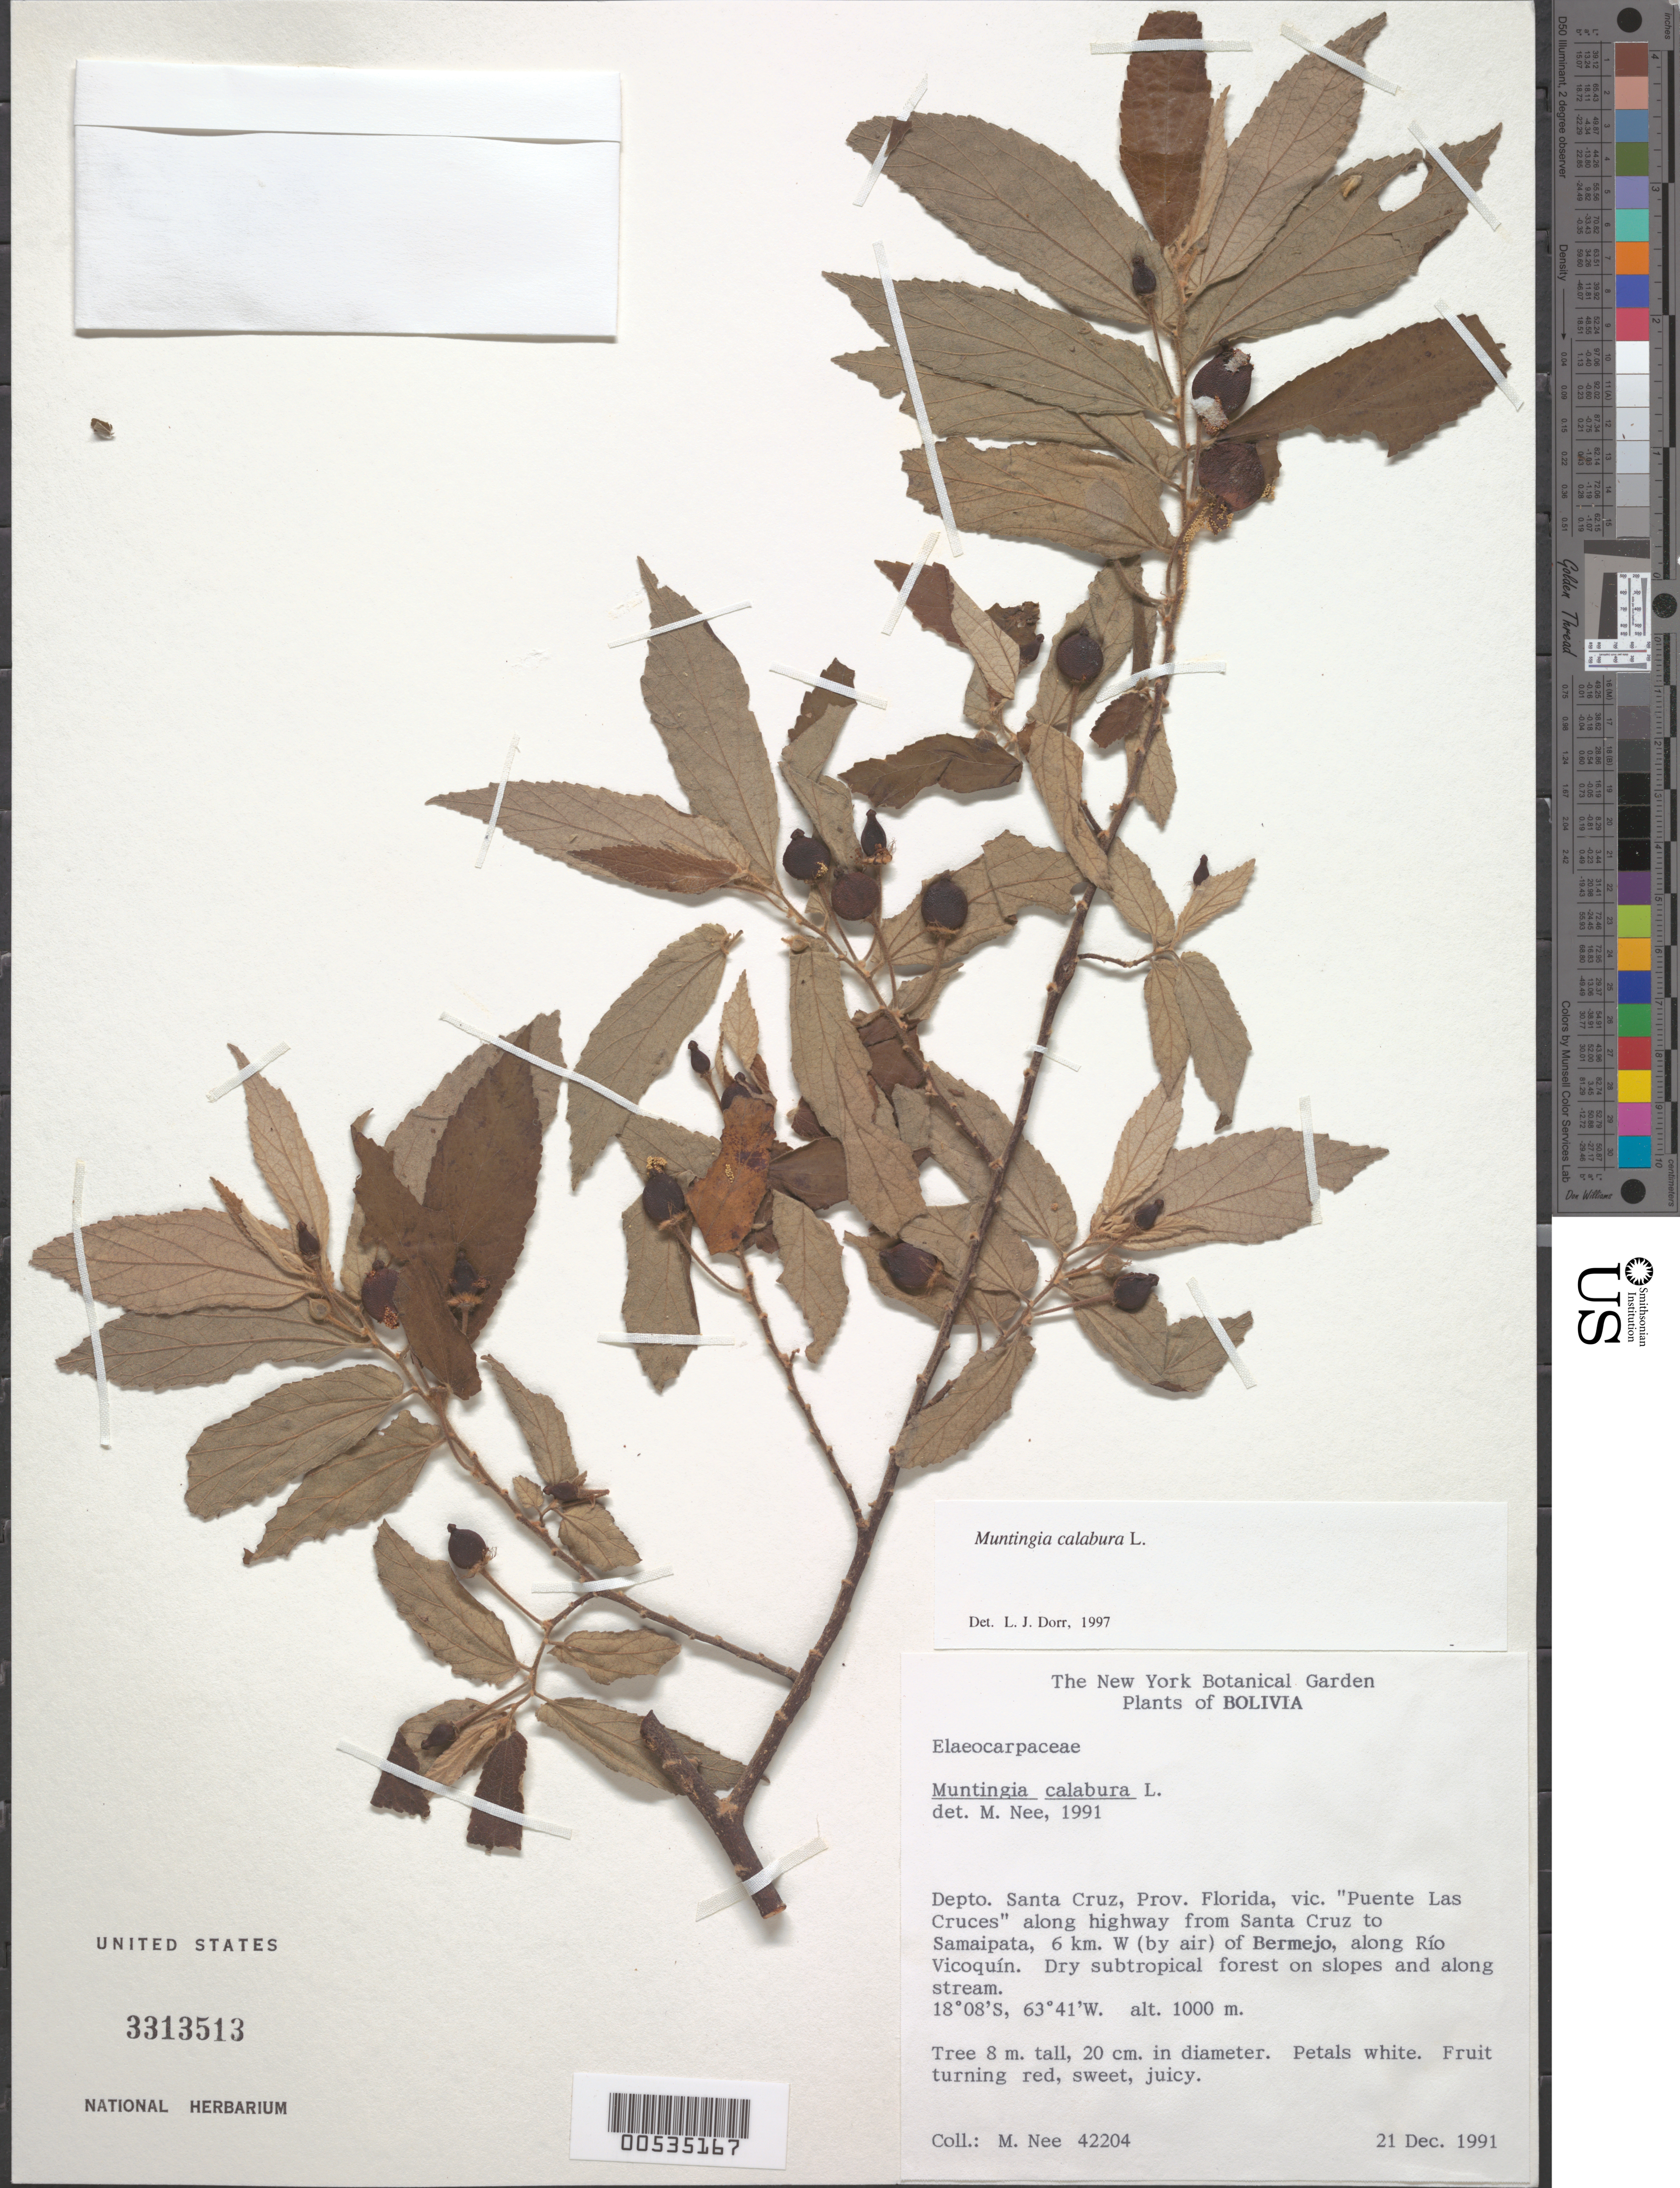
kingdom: Plantae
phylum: Tracheophyta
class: Magnoliopsida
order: Malvales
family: Muntingiaceae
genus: Muntingia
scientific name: Muntingia calabura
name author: L.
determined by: Nee, Michael H.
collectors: M. Nee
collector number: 42204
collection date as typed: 21 Dec 1991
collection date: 1991-12-21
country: Bolivia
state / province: Santa Cruz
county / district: Florida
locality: Vic. "Puente Las Cruces" along highway from Santa Cruz to Samaipata. 6 km W (by air) of Bermejo, along Río Vicoquín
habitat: Dry subtropical forest on slopes and along stream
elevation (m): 1000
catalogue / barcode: US 3313513